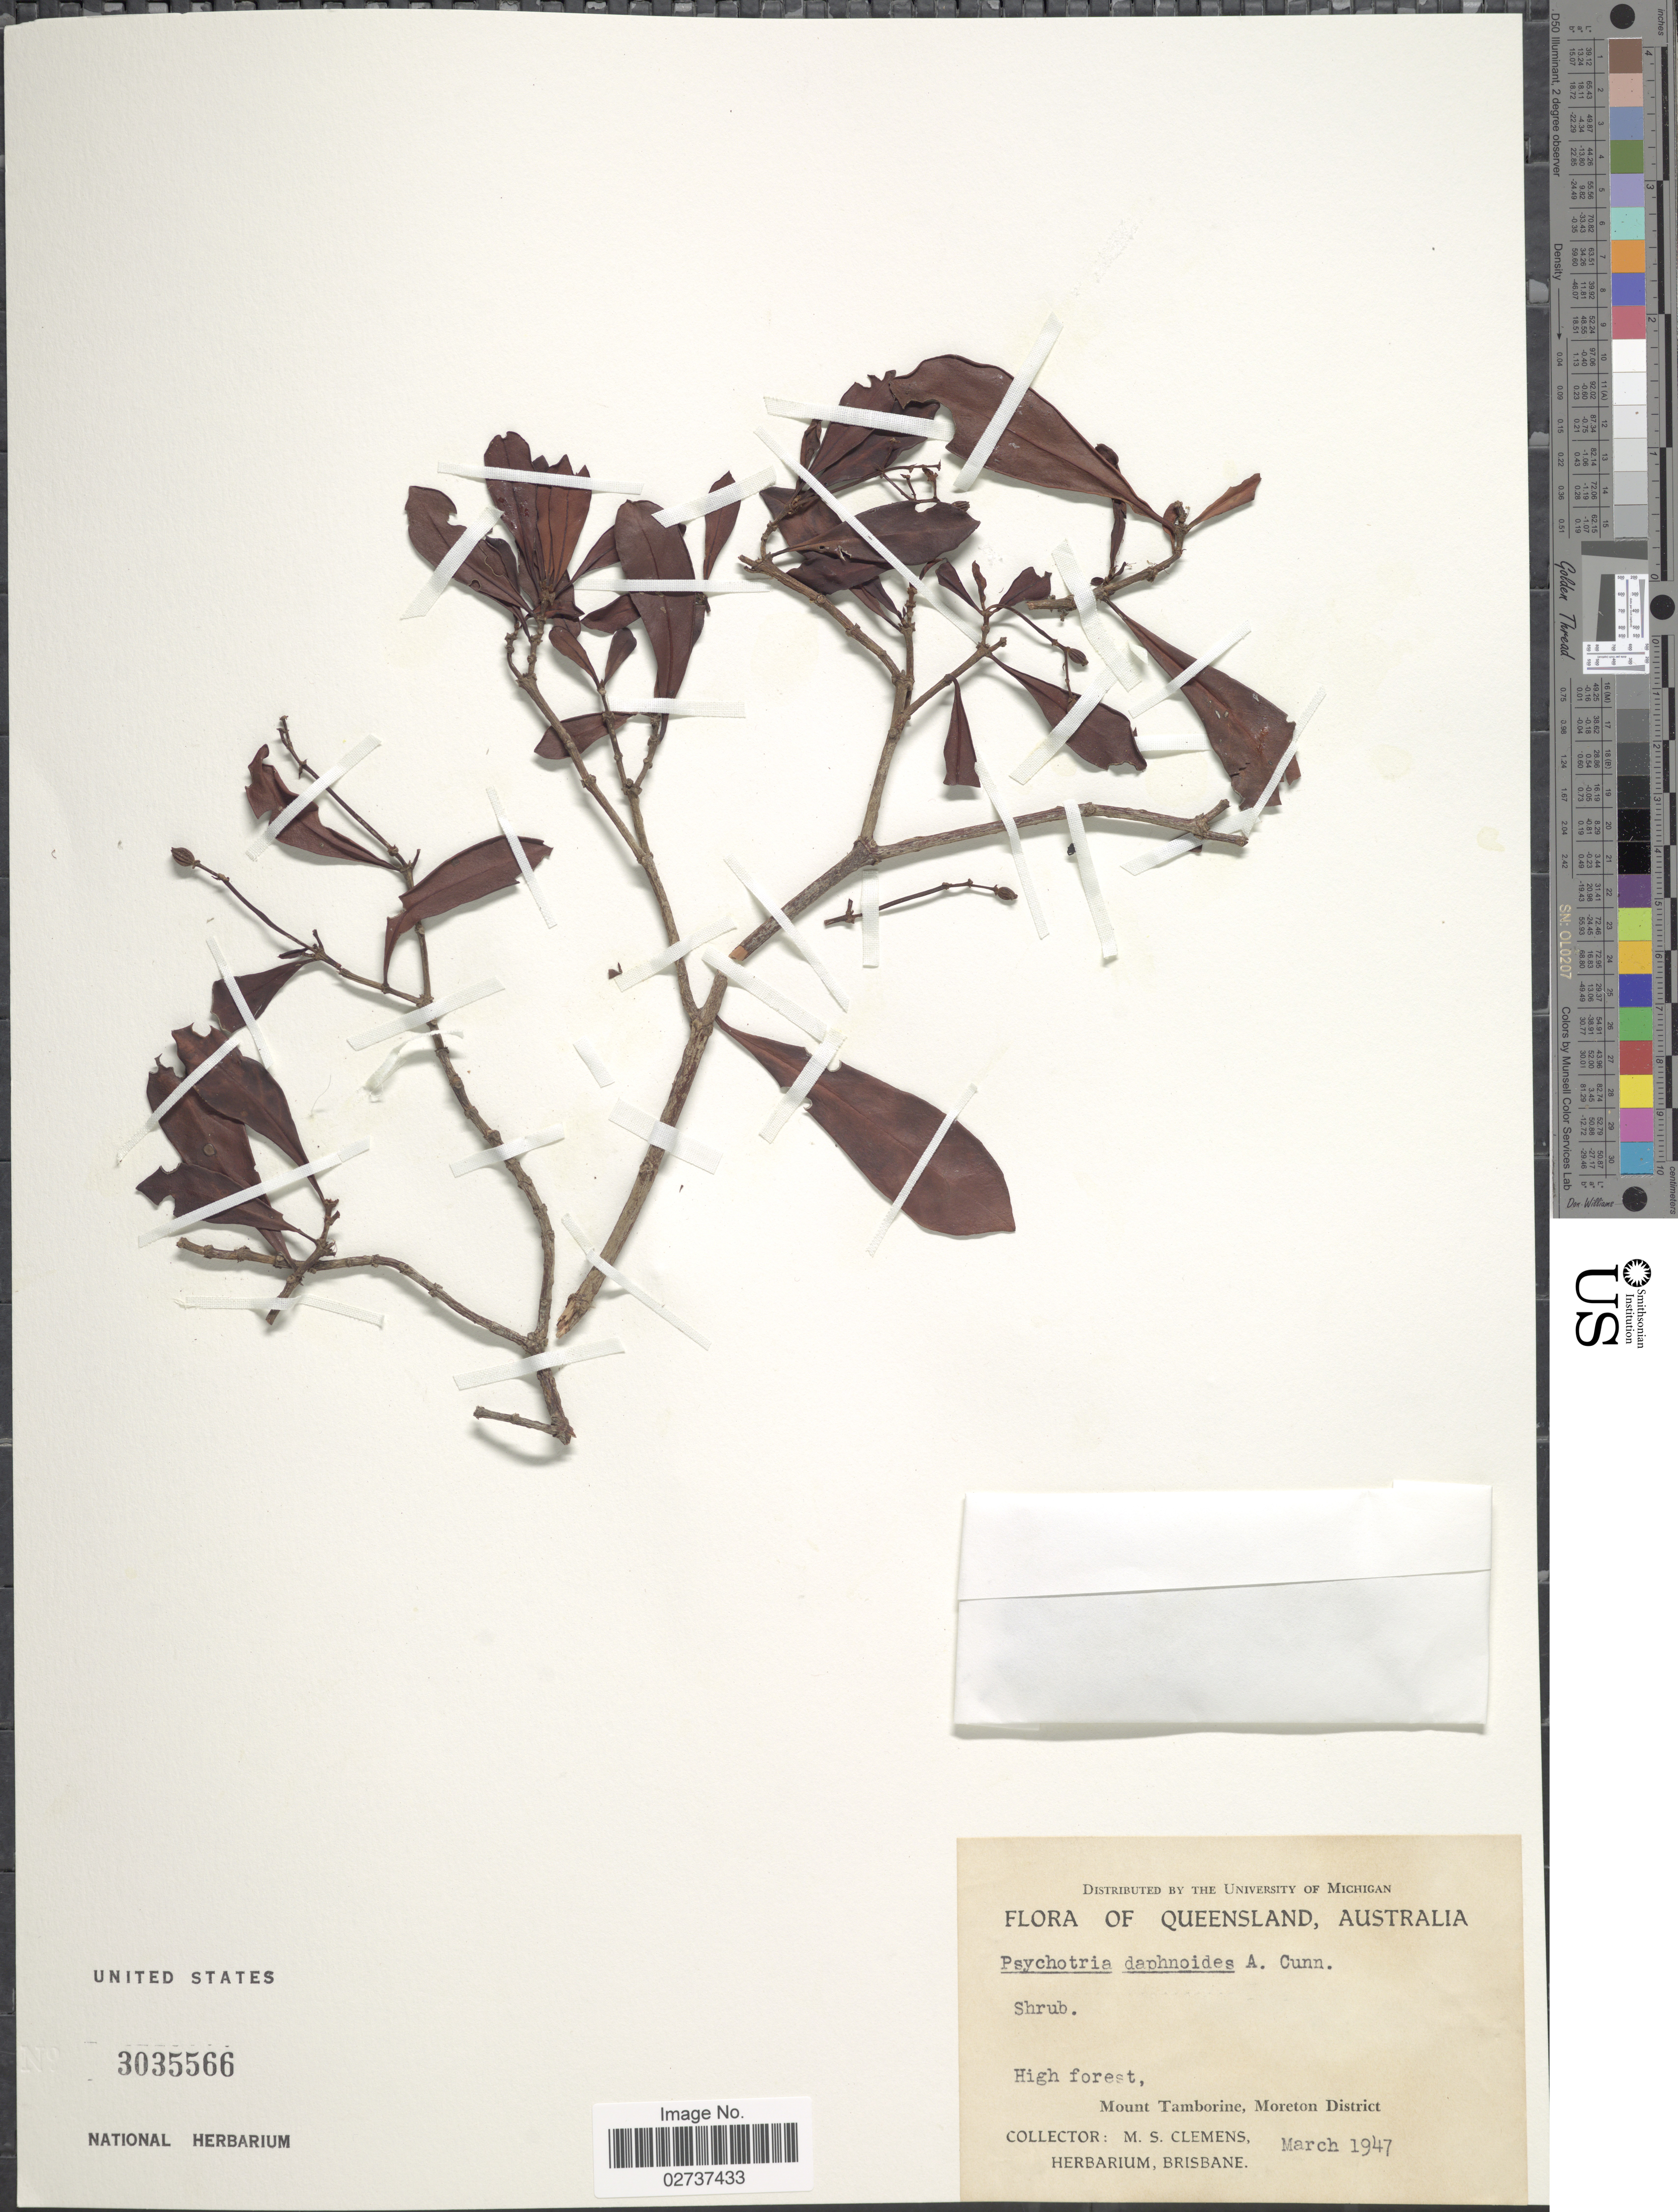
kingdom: Plantae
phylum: Tracheophyta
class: Magnoliopsida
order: Gentianales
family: Rubiaceae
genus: Psychotria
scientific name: Psychotria daphnoides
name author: A. Cunn. ex Hook.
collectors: M. S. Clemens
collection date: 1947-03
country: Australia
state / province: Queensland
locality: High forest, Mount Tamborine, Moreton District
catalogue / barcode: US 3035566